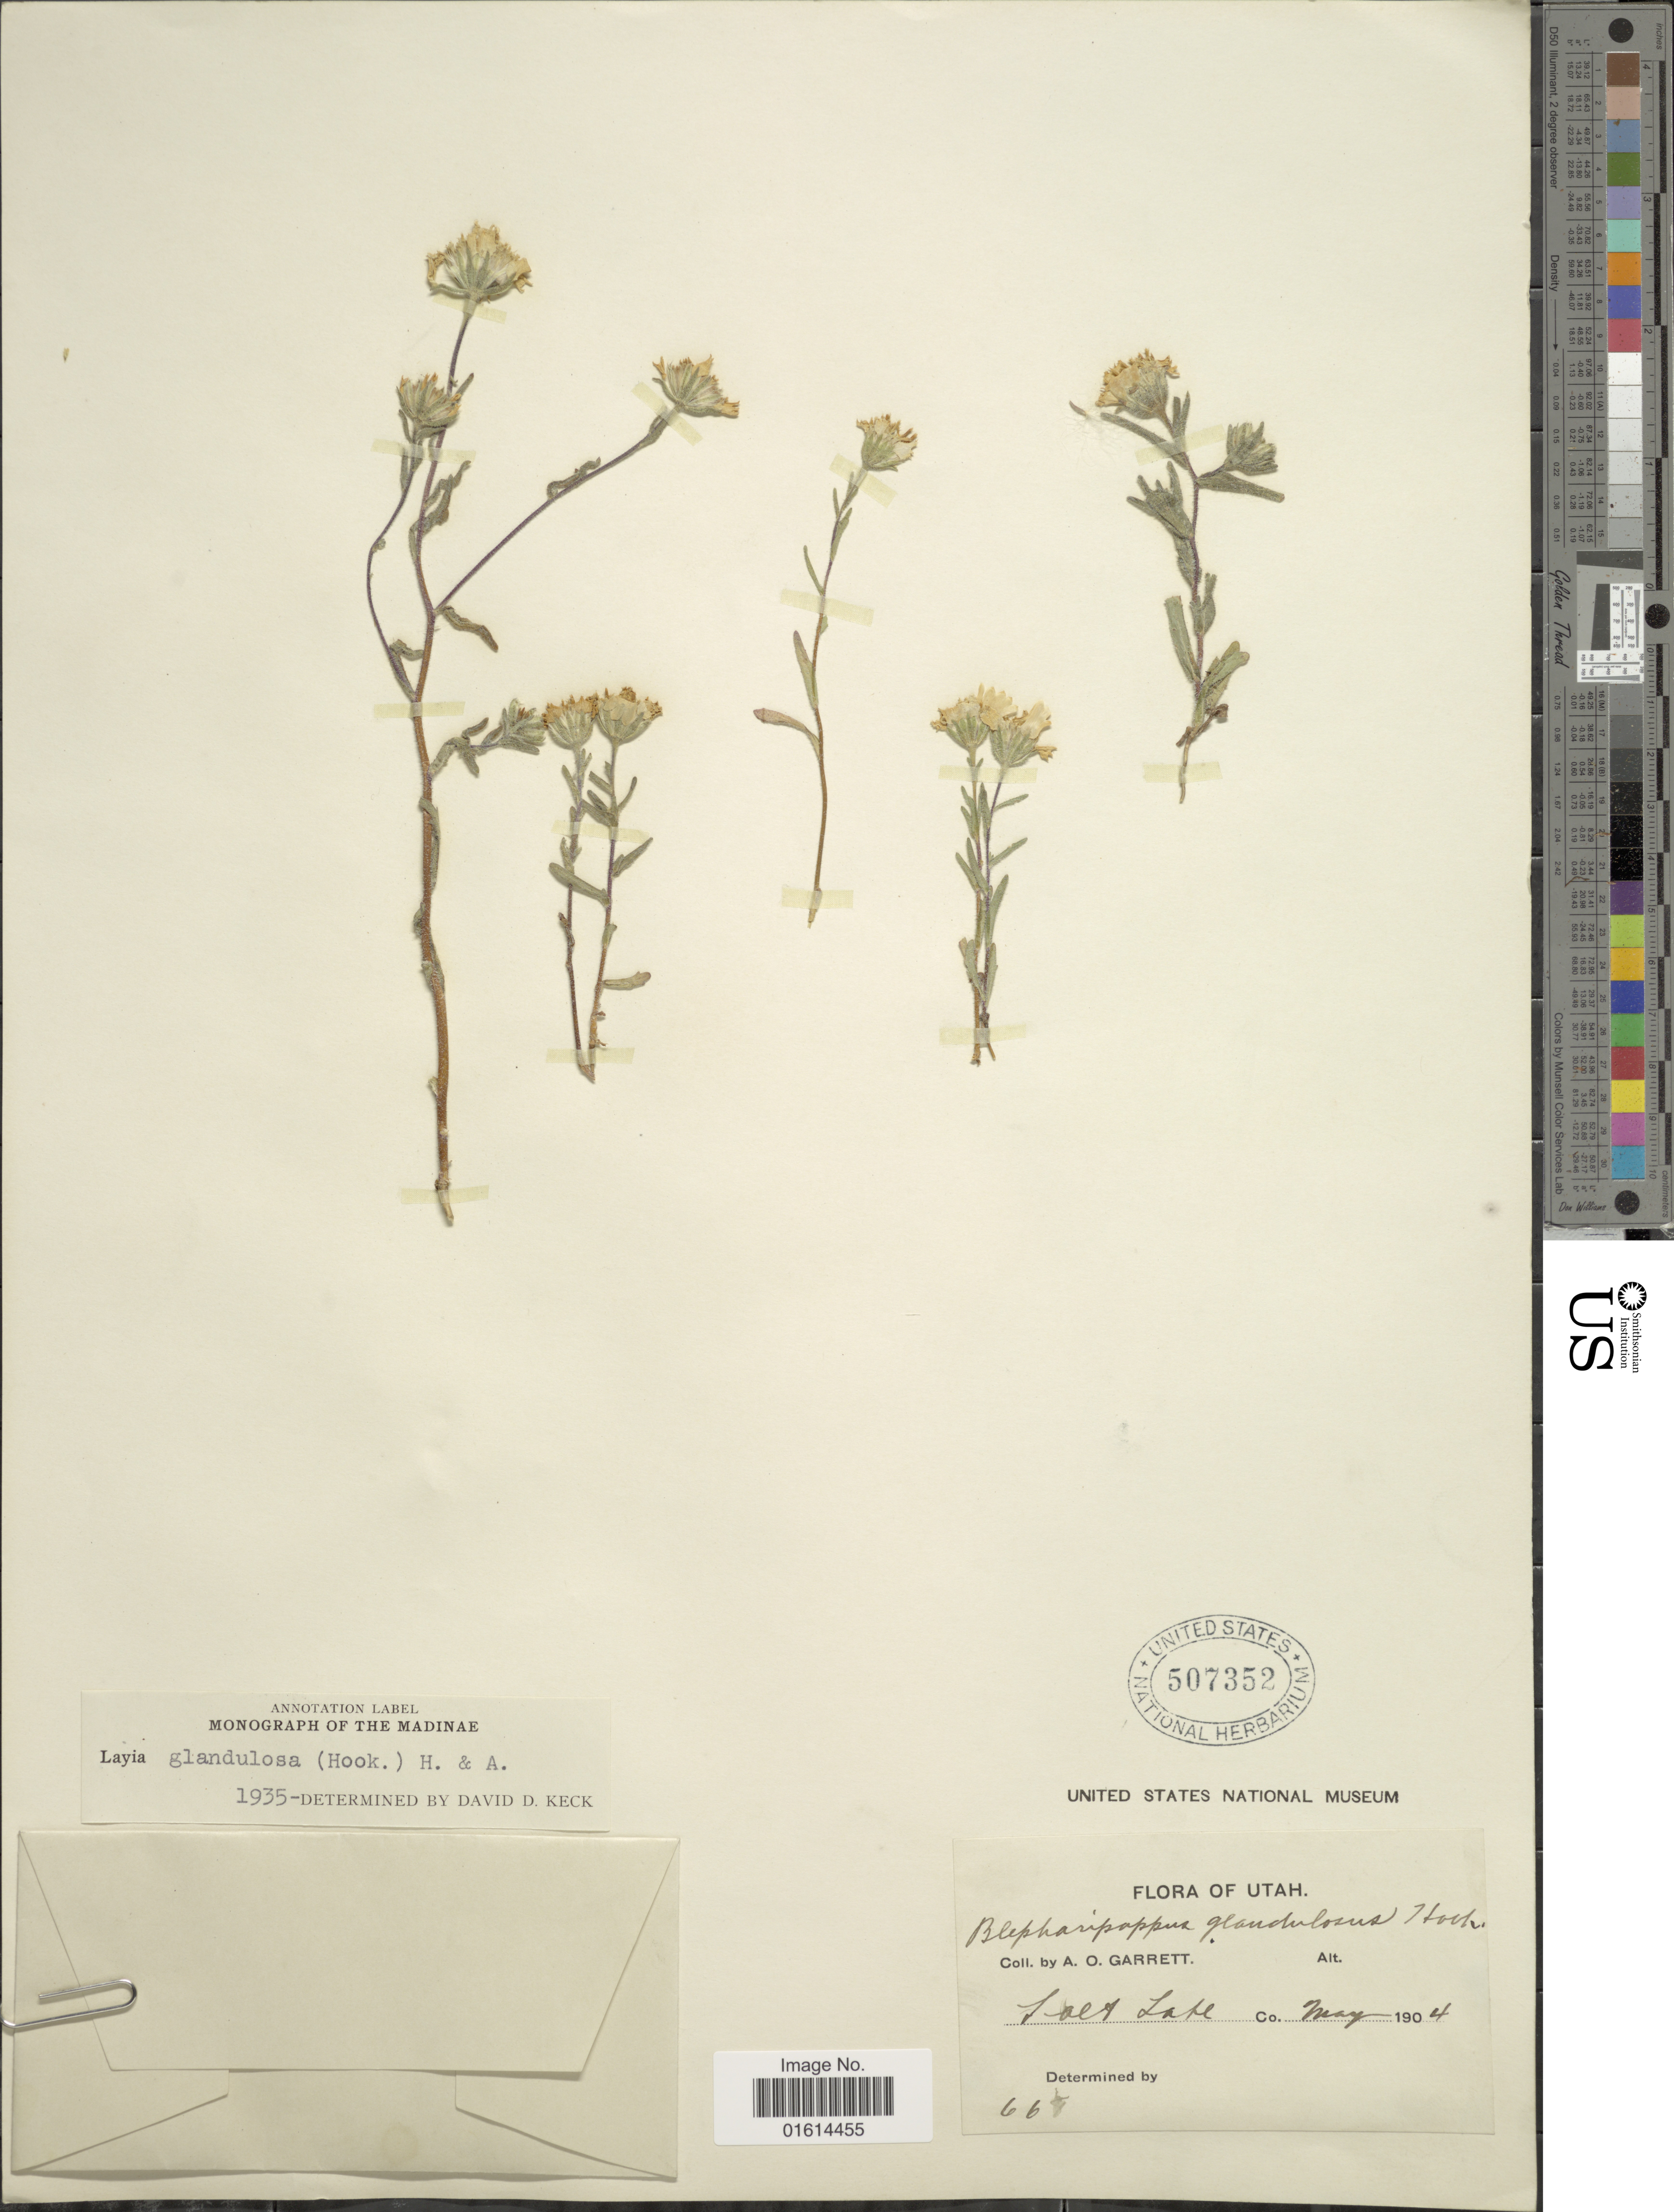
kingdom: Plantae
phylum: Tracheophyta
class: Magnoliopsida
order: Asterales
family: Asteraceae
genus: Layia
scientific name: Layia glandulosa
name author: Hook. & Arn.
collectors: A. O. Garrett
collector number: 668*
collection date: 1904-05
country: United States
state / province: Utah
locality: Salt Lake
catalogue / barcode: US 507352